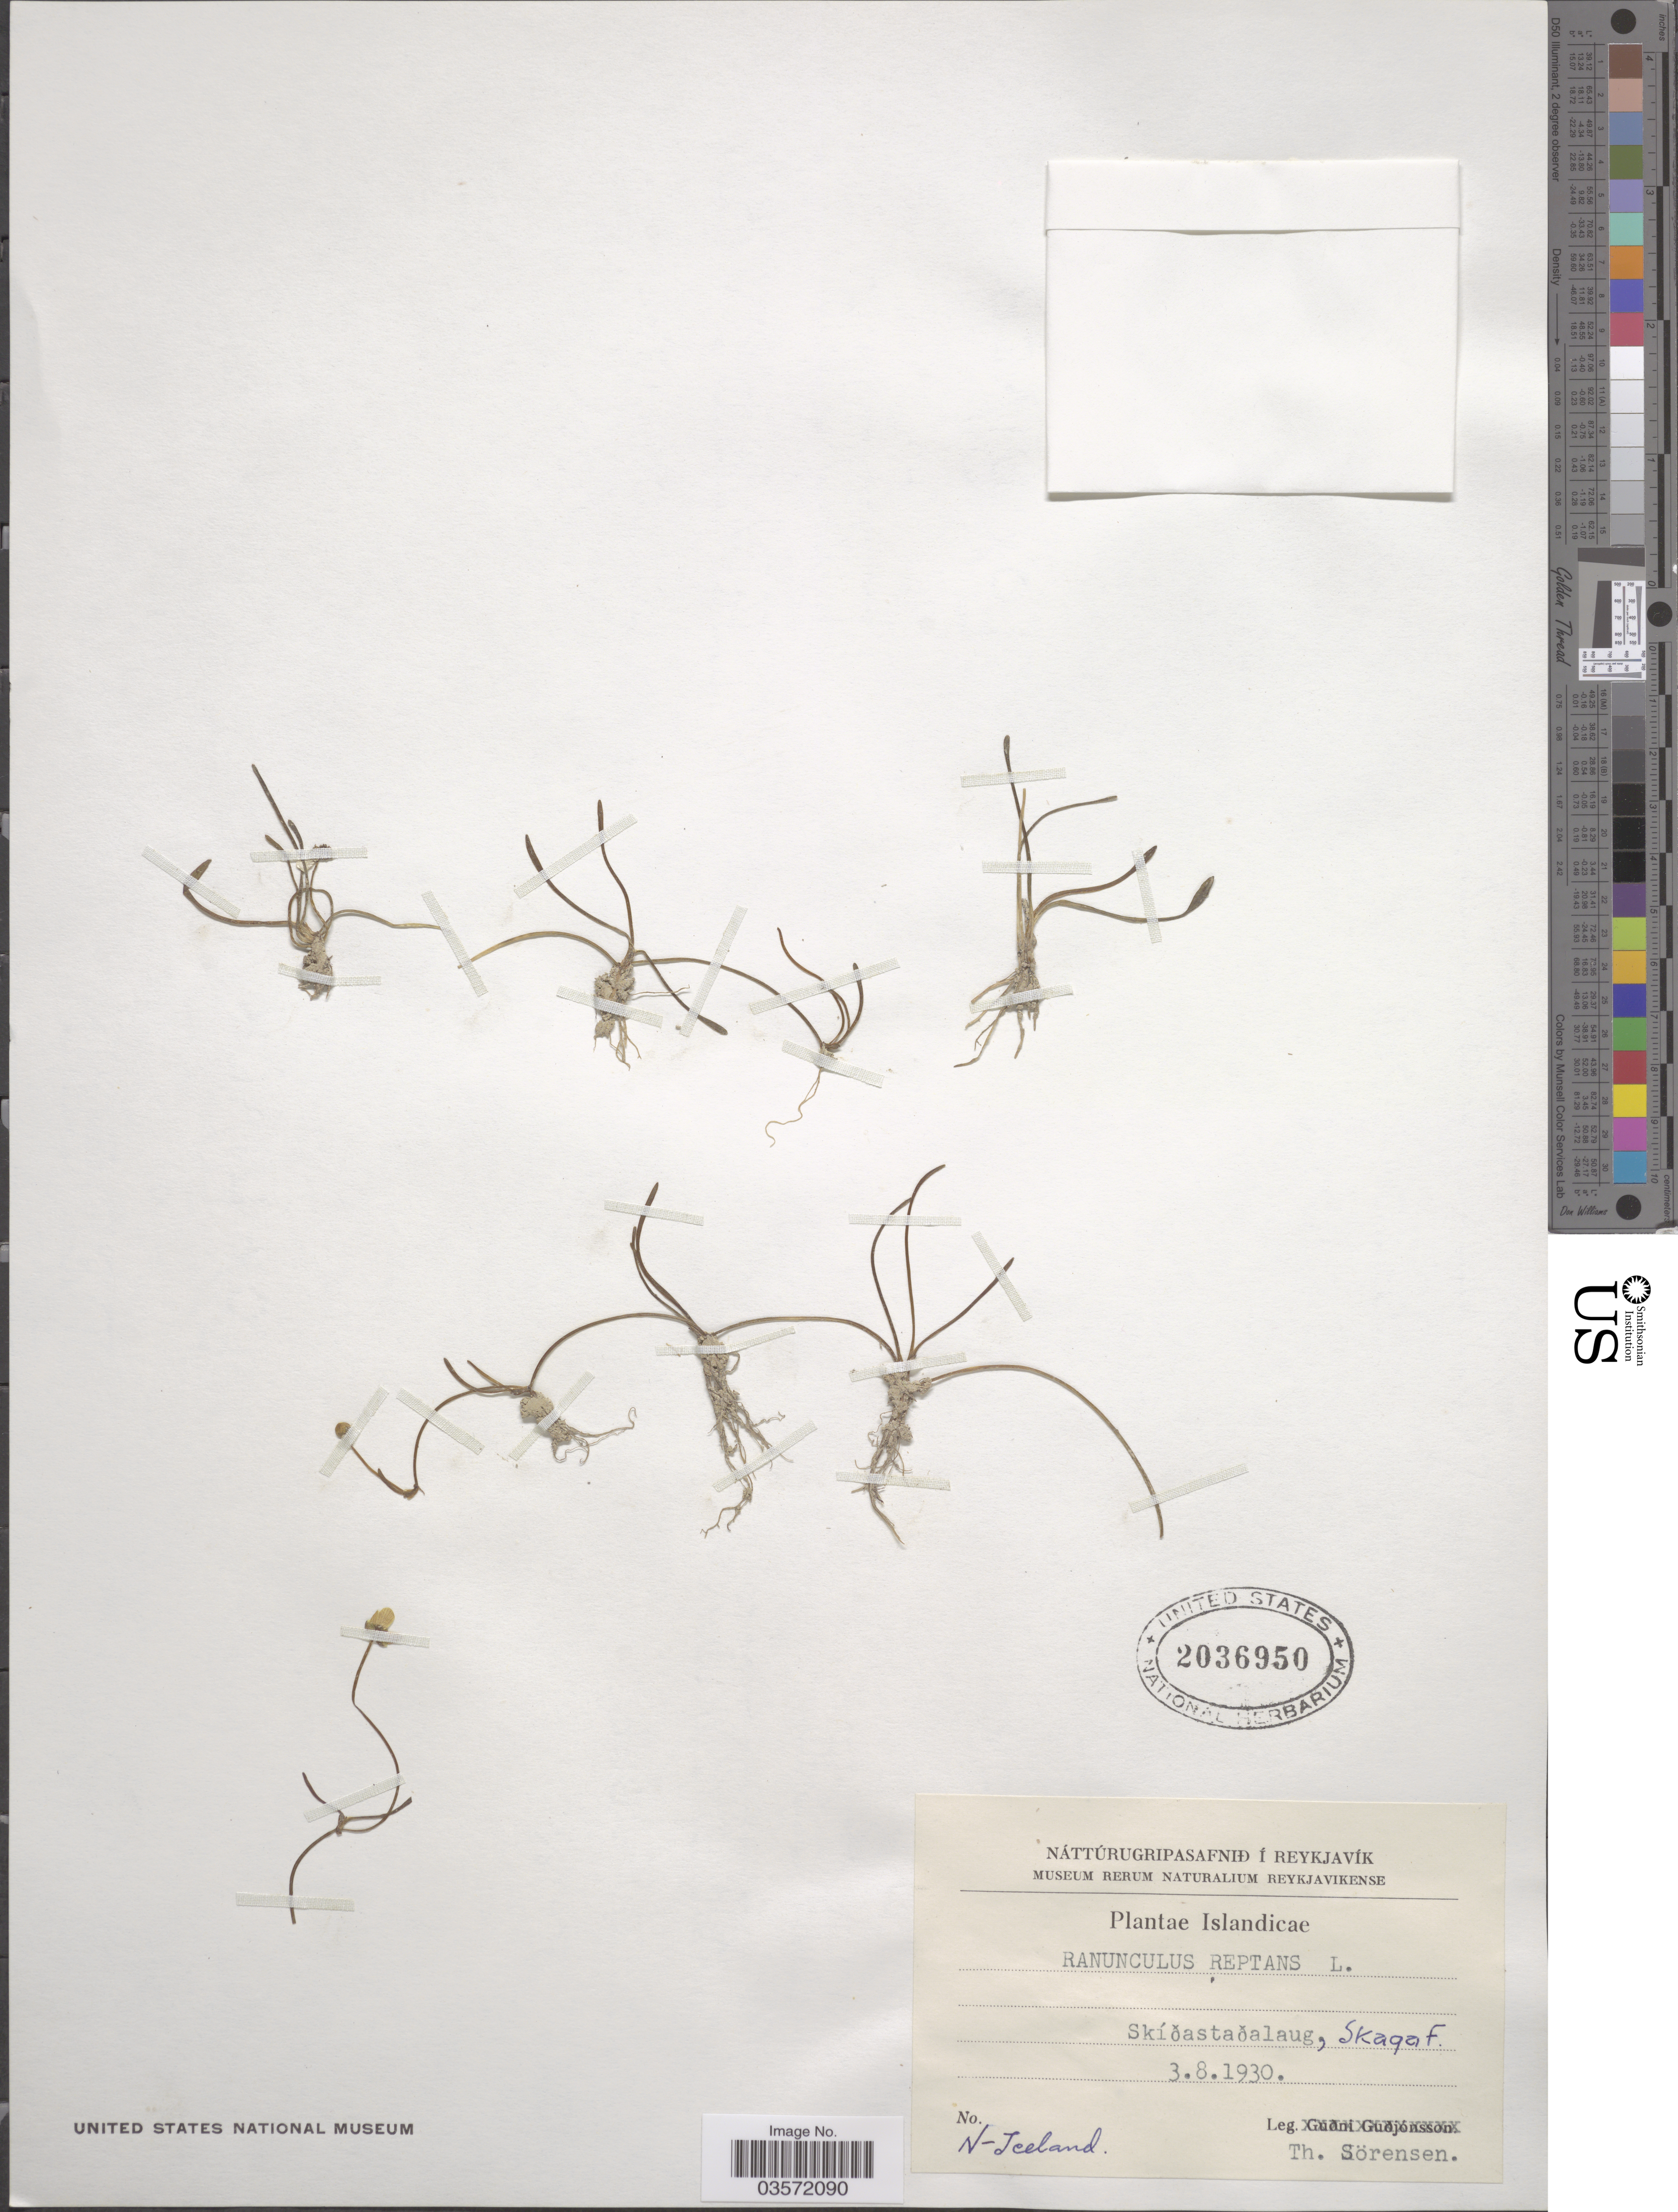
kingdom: Plantae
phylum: Tracheophyta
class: Magnoliopsida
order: Ranunculales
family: Ranunculaceae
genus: Ranunculus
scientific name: Ranunculus reptans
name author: L.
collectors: T. Sorensen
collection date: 1930-08-03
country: Iceland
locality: X, Skagaf. N-Iceland.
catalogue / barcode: US 2036950